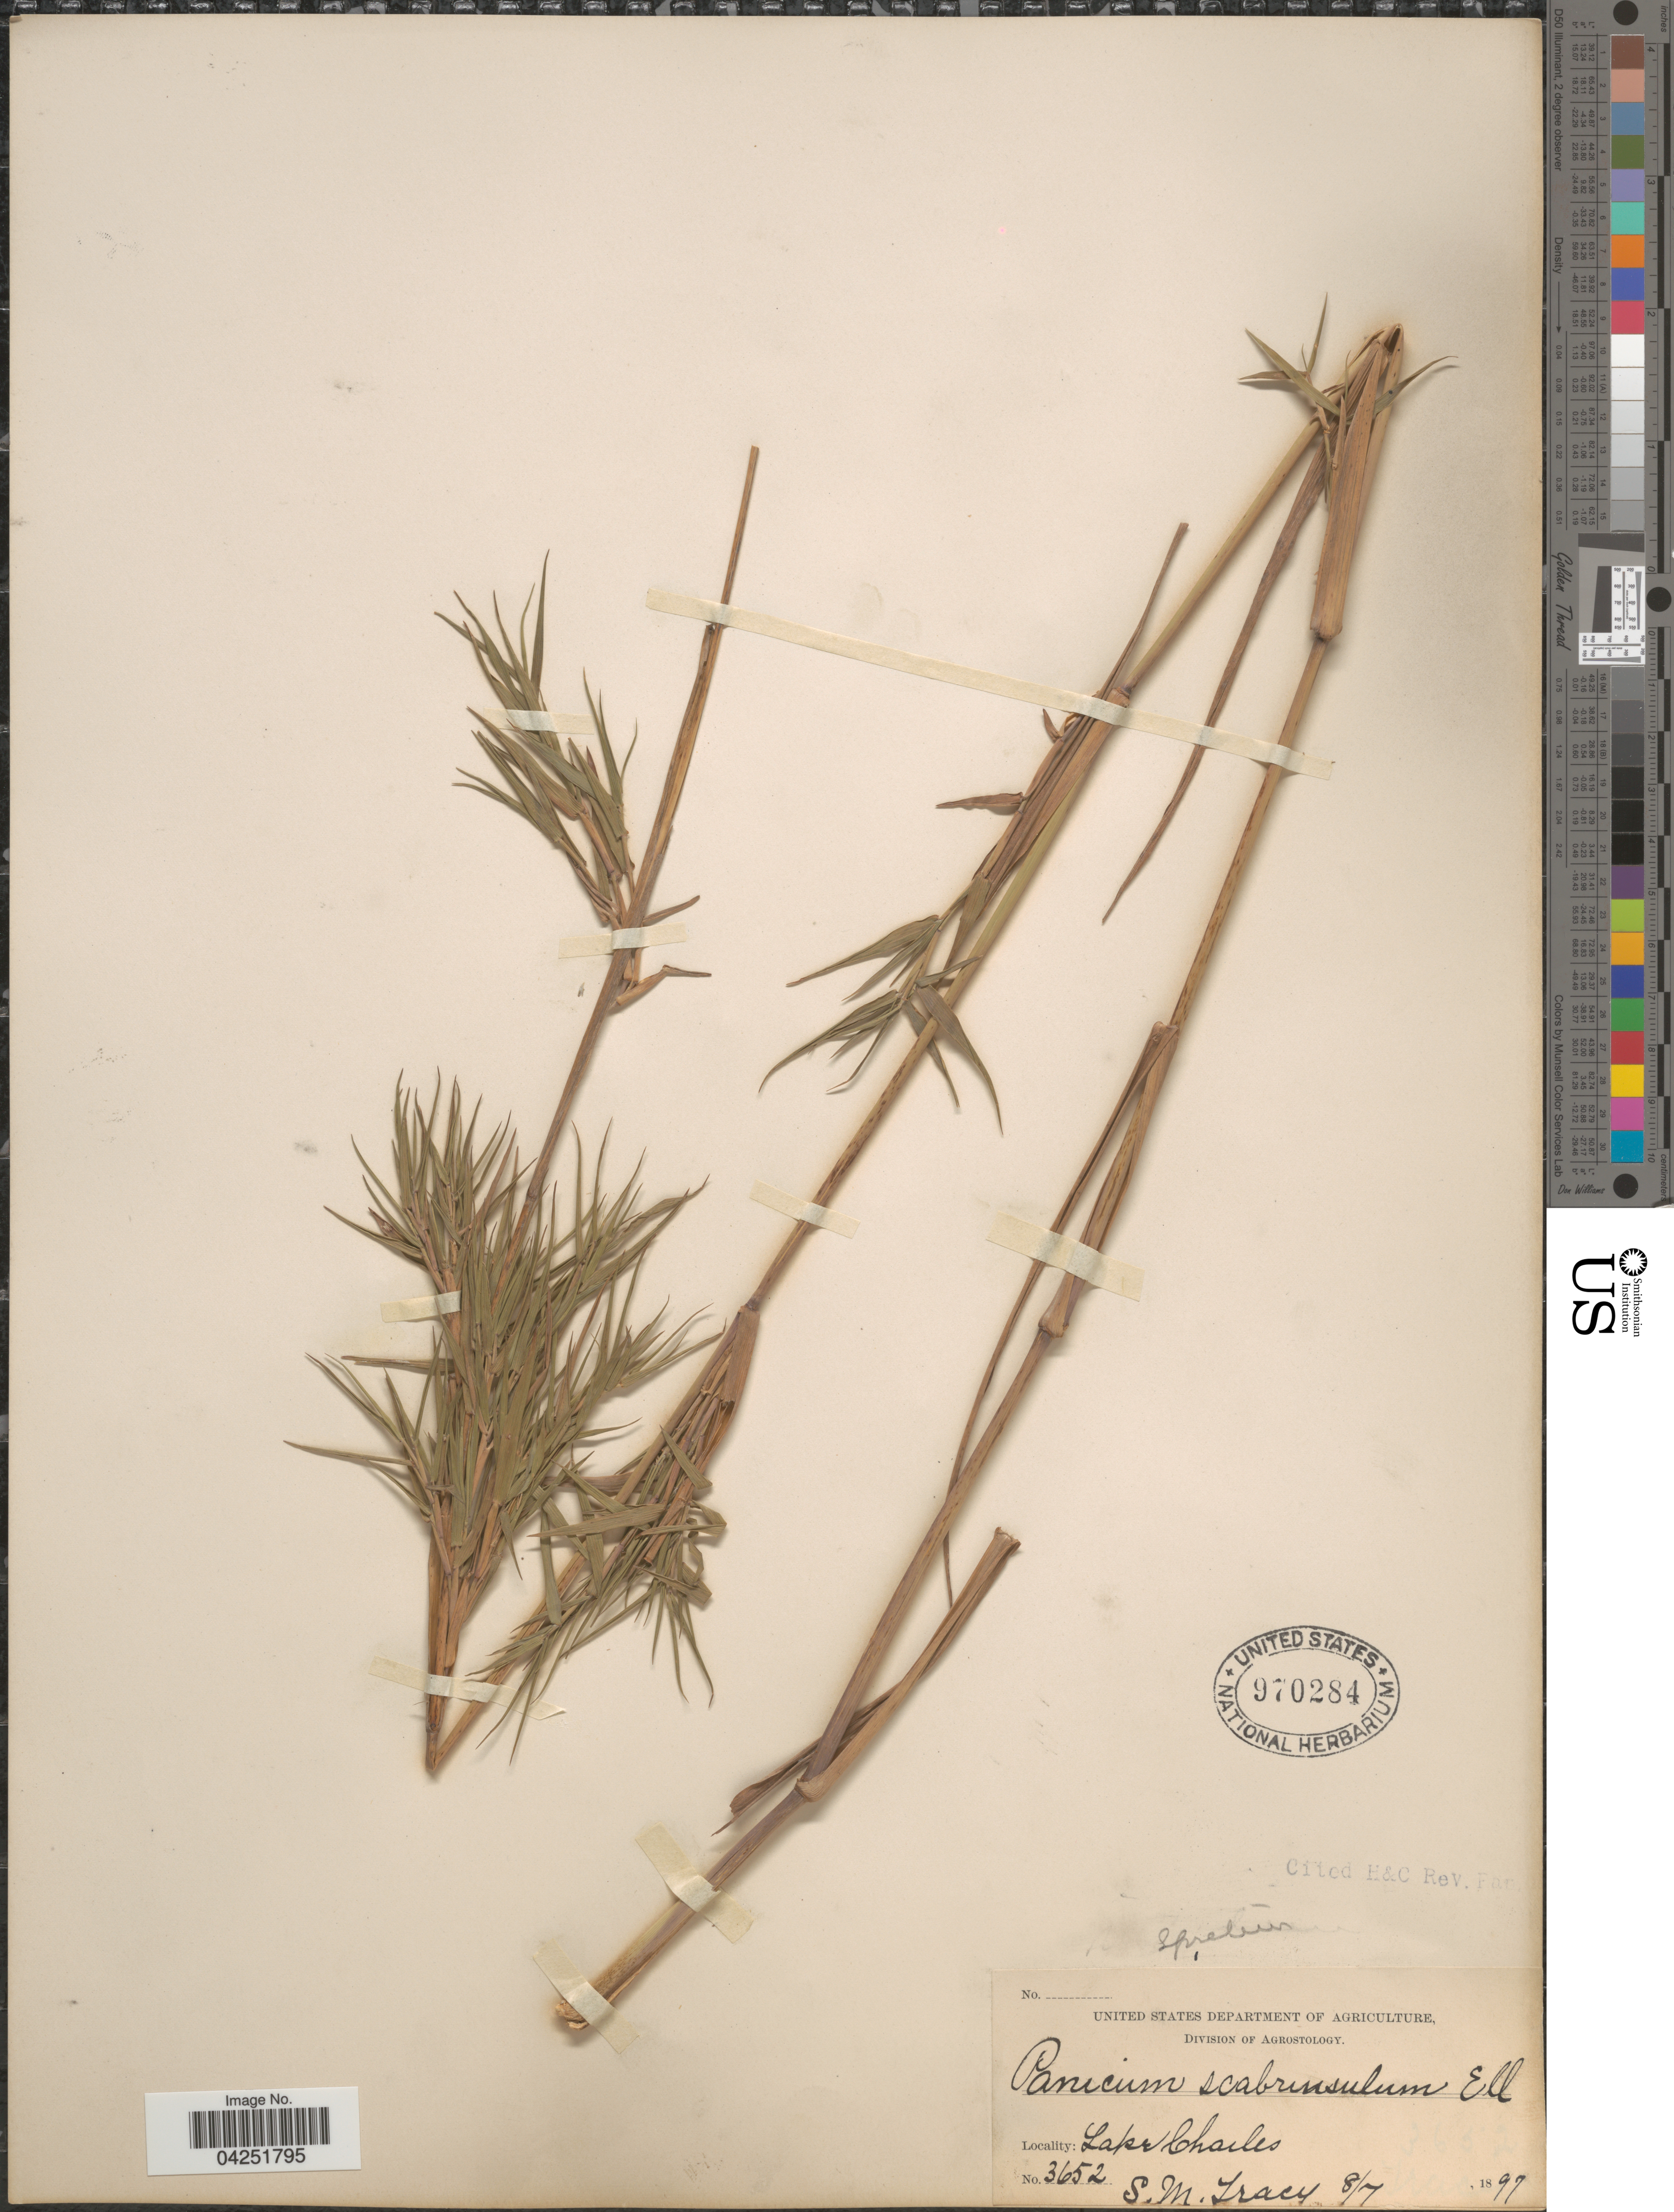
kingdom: Plantae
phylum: Tracheophyta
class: Liliopsida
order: Poales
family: Poaceae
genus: Dichanthelium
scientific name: Dichanthelium acuminatum var. densiflorum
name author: (Rand & Redfield) Gould & C.A. Clark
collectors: S. M. Tracy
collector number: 3652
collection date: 1897-08-07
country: United States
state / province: Louisiana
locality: Lake Charles.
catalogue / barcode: US 970284